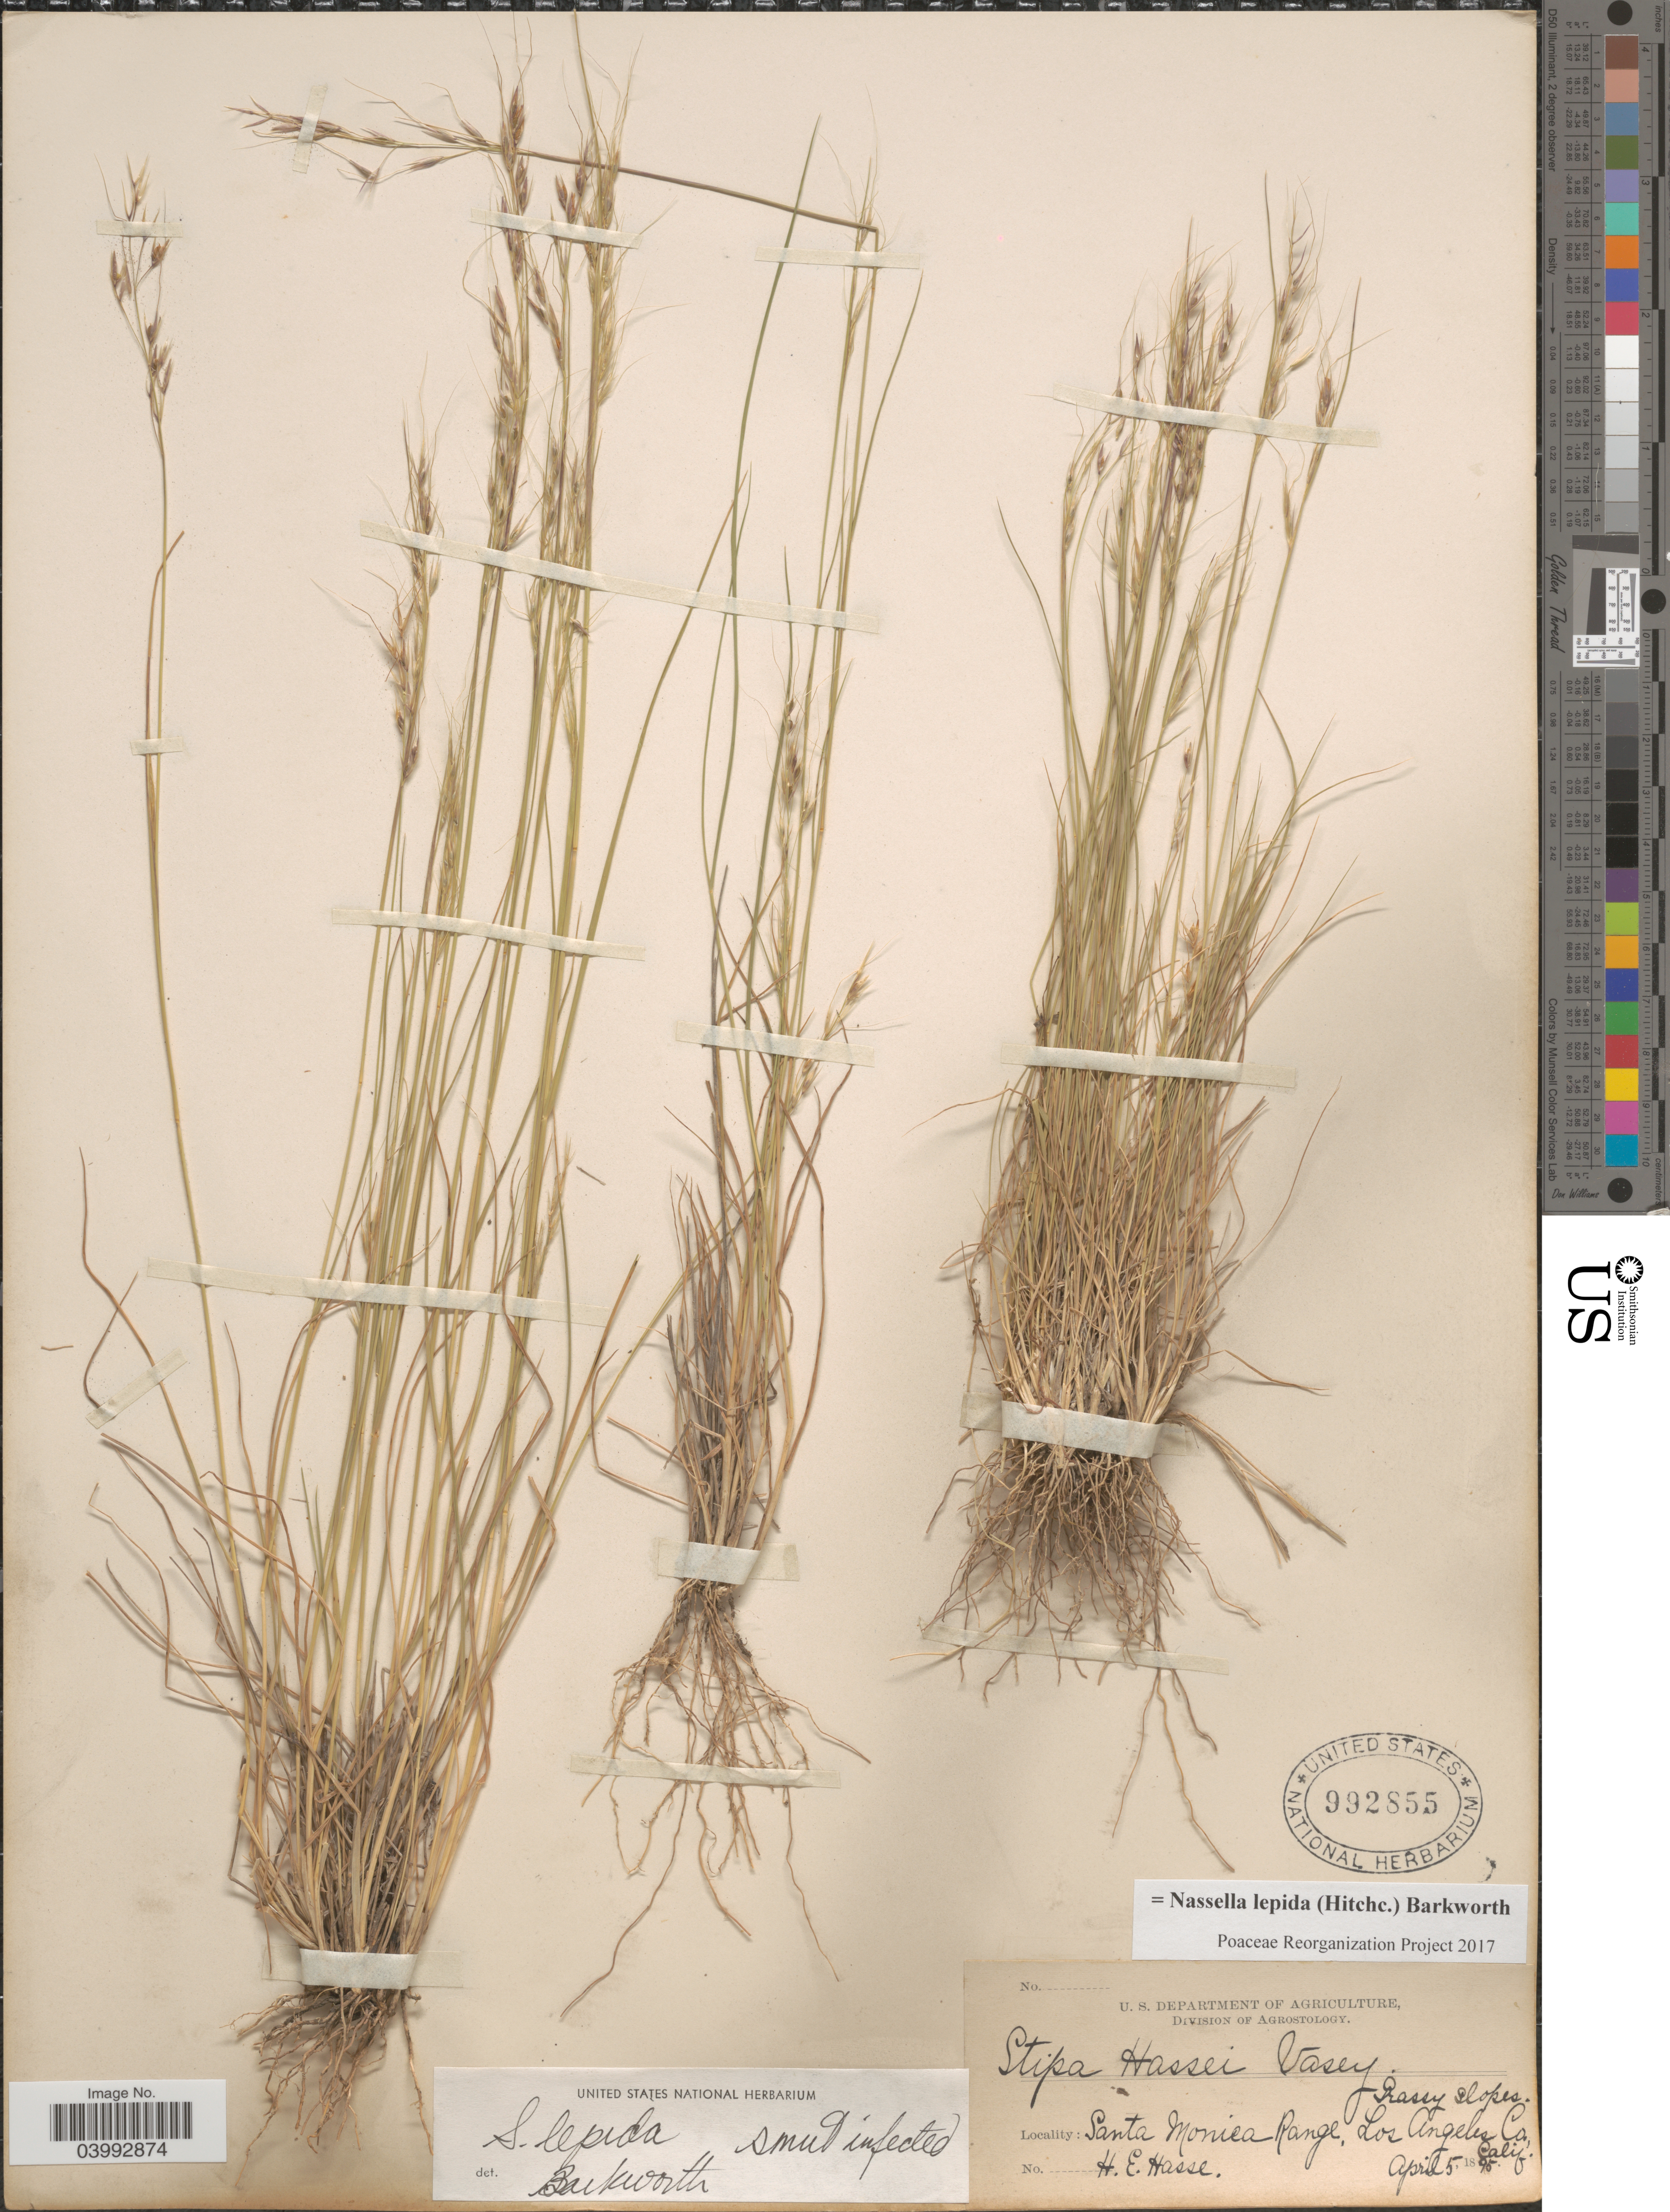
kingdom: Plantae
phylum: Tracheophyta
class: Liliopsida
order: Poales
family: Poaceae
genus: Nassella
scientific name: Nassella lepida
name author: (Hitchc.) Barkworth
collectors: H. E. Hasse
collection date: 1895-04-05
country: United States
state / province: California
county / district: Los Angeles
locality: Grassy slopes. Santa Monica Range, Los Angeles Co.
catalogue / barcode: US 992855